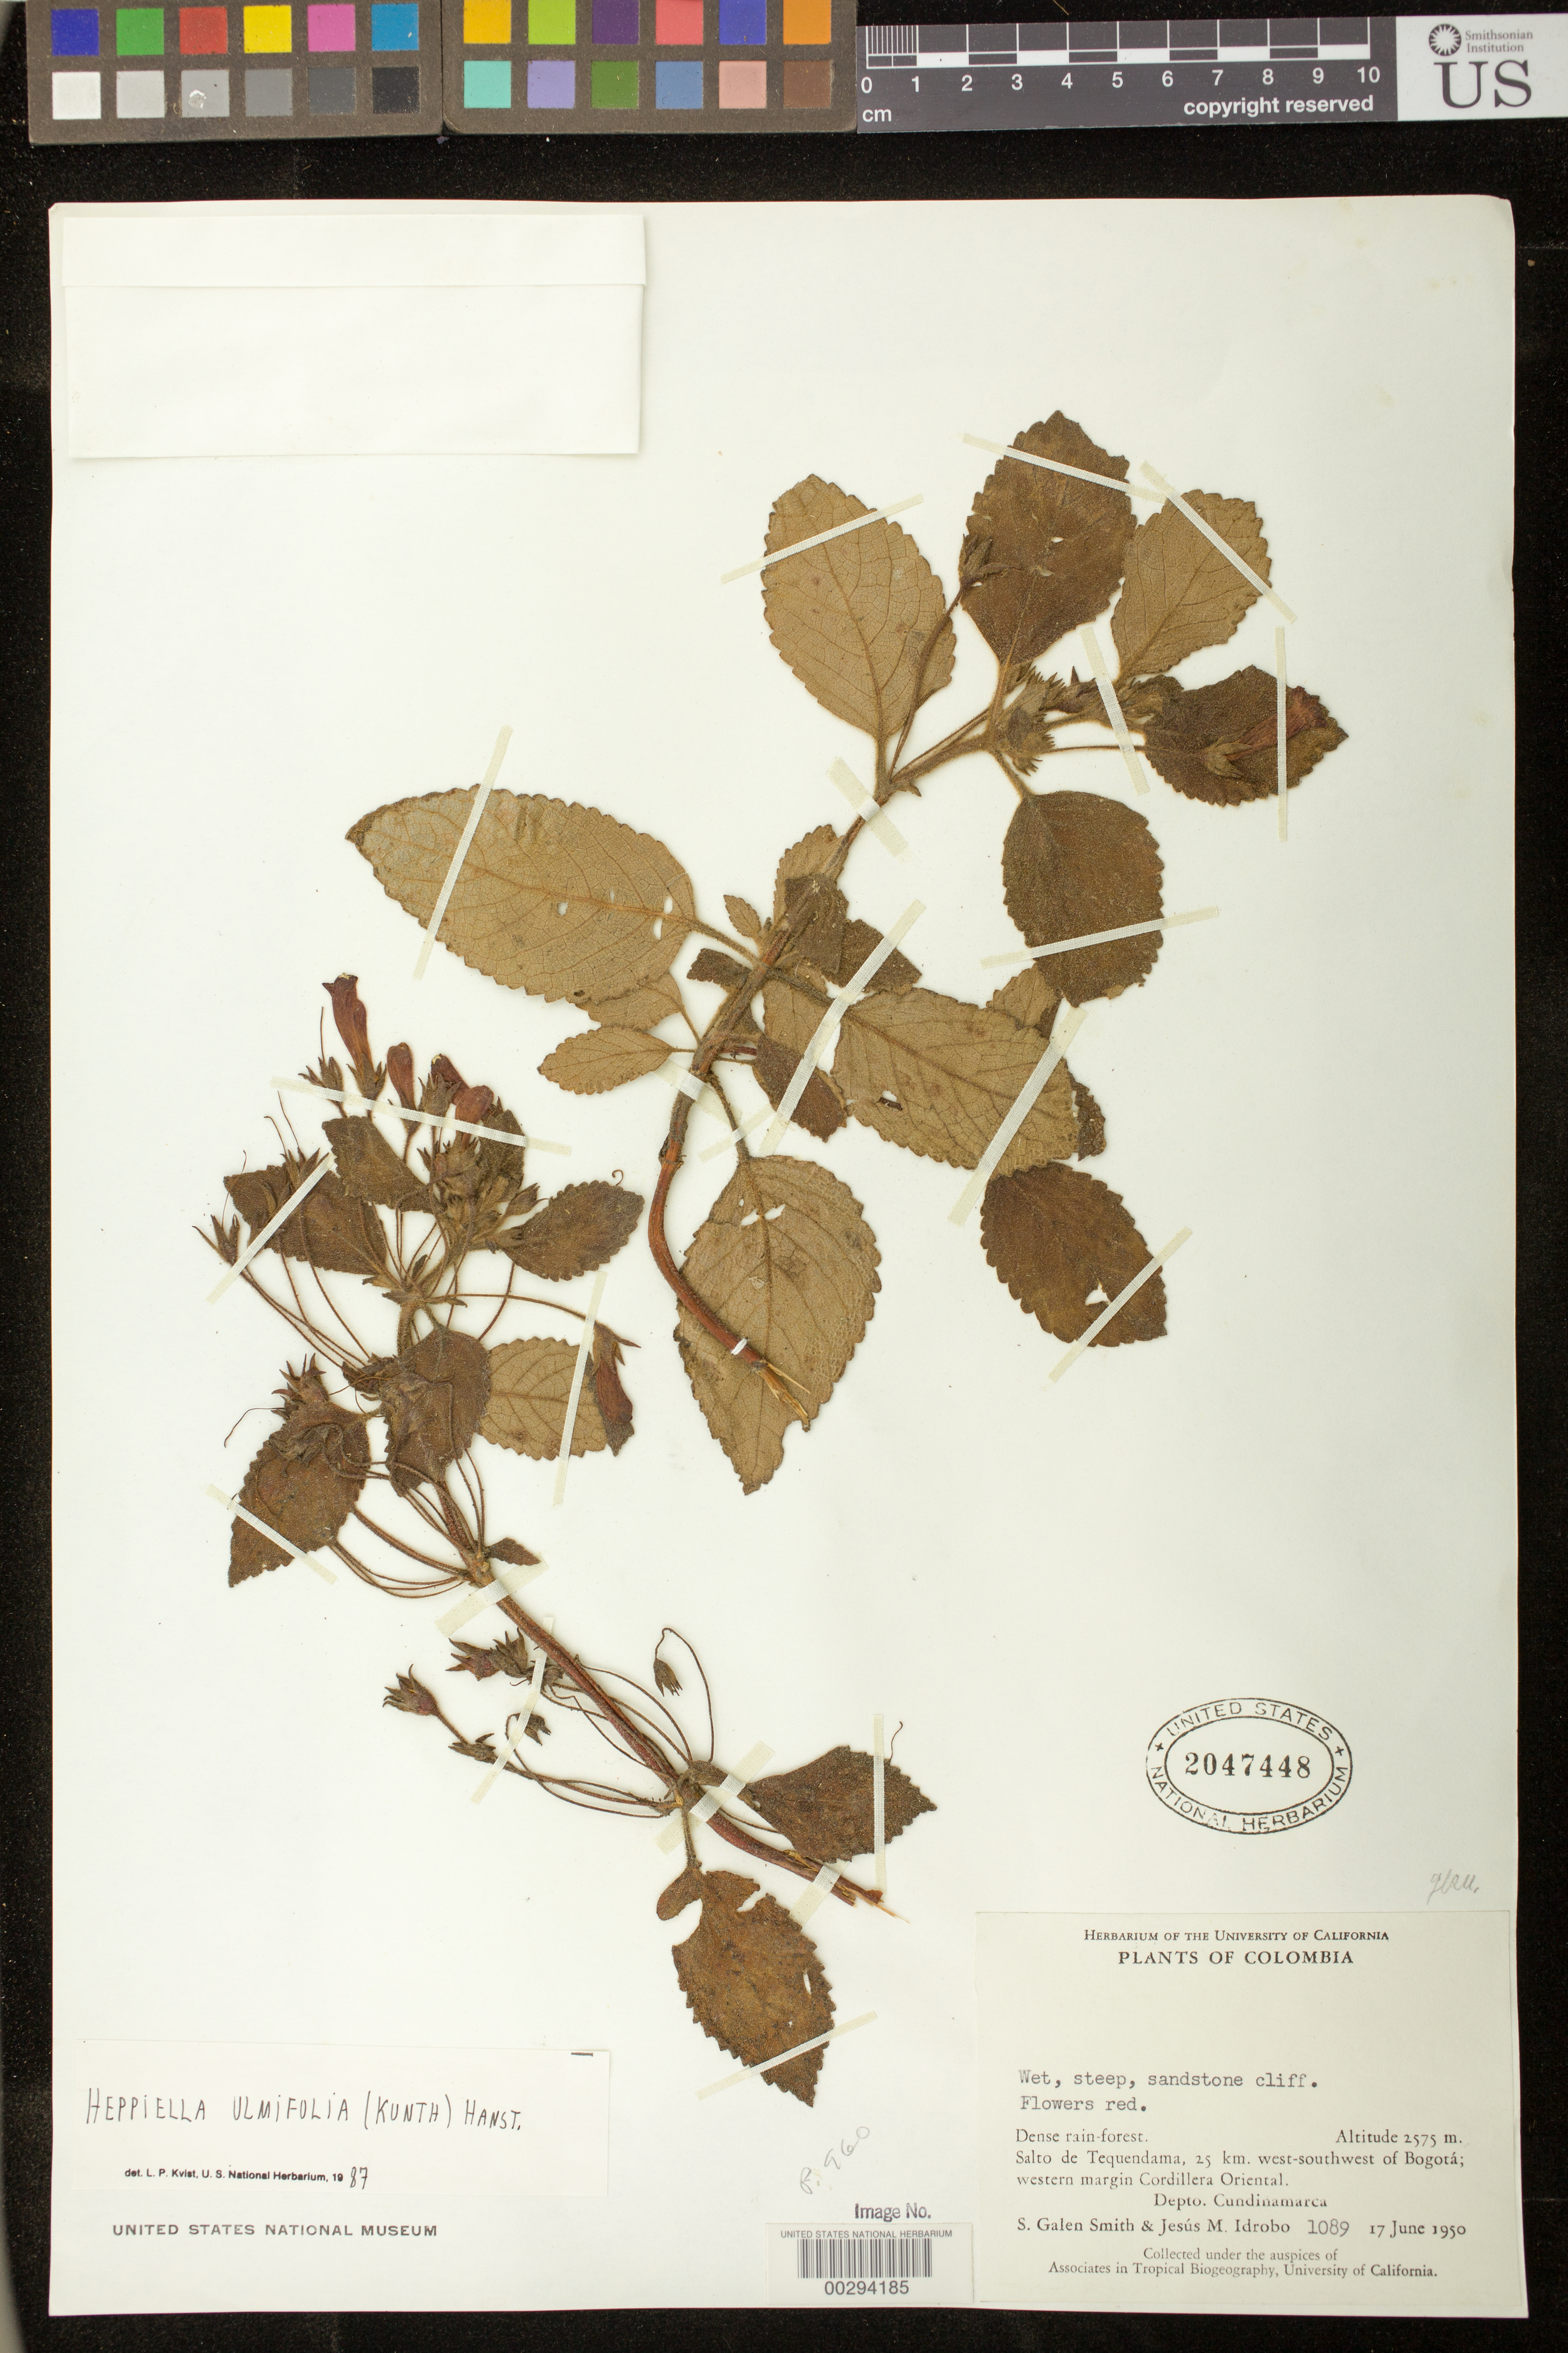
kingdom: Plantae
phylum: Tracheophyta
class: Magnoliopsida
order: Lamiales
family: Gesneriaceae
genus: Heppiella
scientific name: Heppiella ulmifolia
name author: (Kunth) Hanst.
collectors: S. G. Smith & J. M. Idrobo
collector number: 1089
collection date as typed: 17 Jun 1950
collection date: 1950-06-17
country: Colombia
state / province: Cundinamarca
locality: Salto de Tequendama, 25 km W-SW of Bogota, western margin Cordillera Oriental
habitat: Dense rain-forest, wet, steep, sandstone cliff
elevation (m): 2575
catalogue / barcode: US 2047448